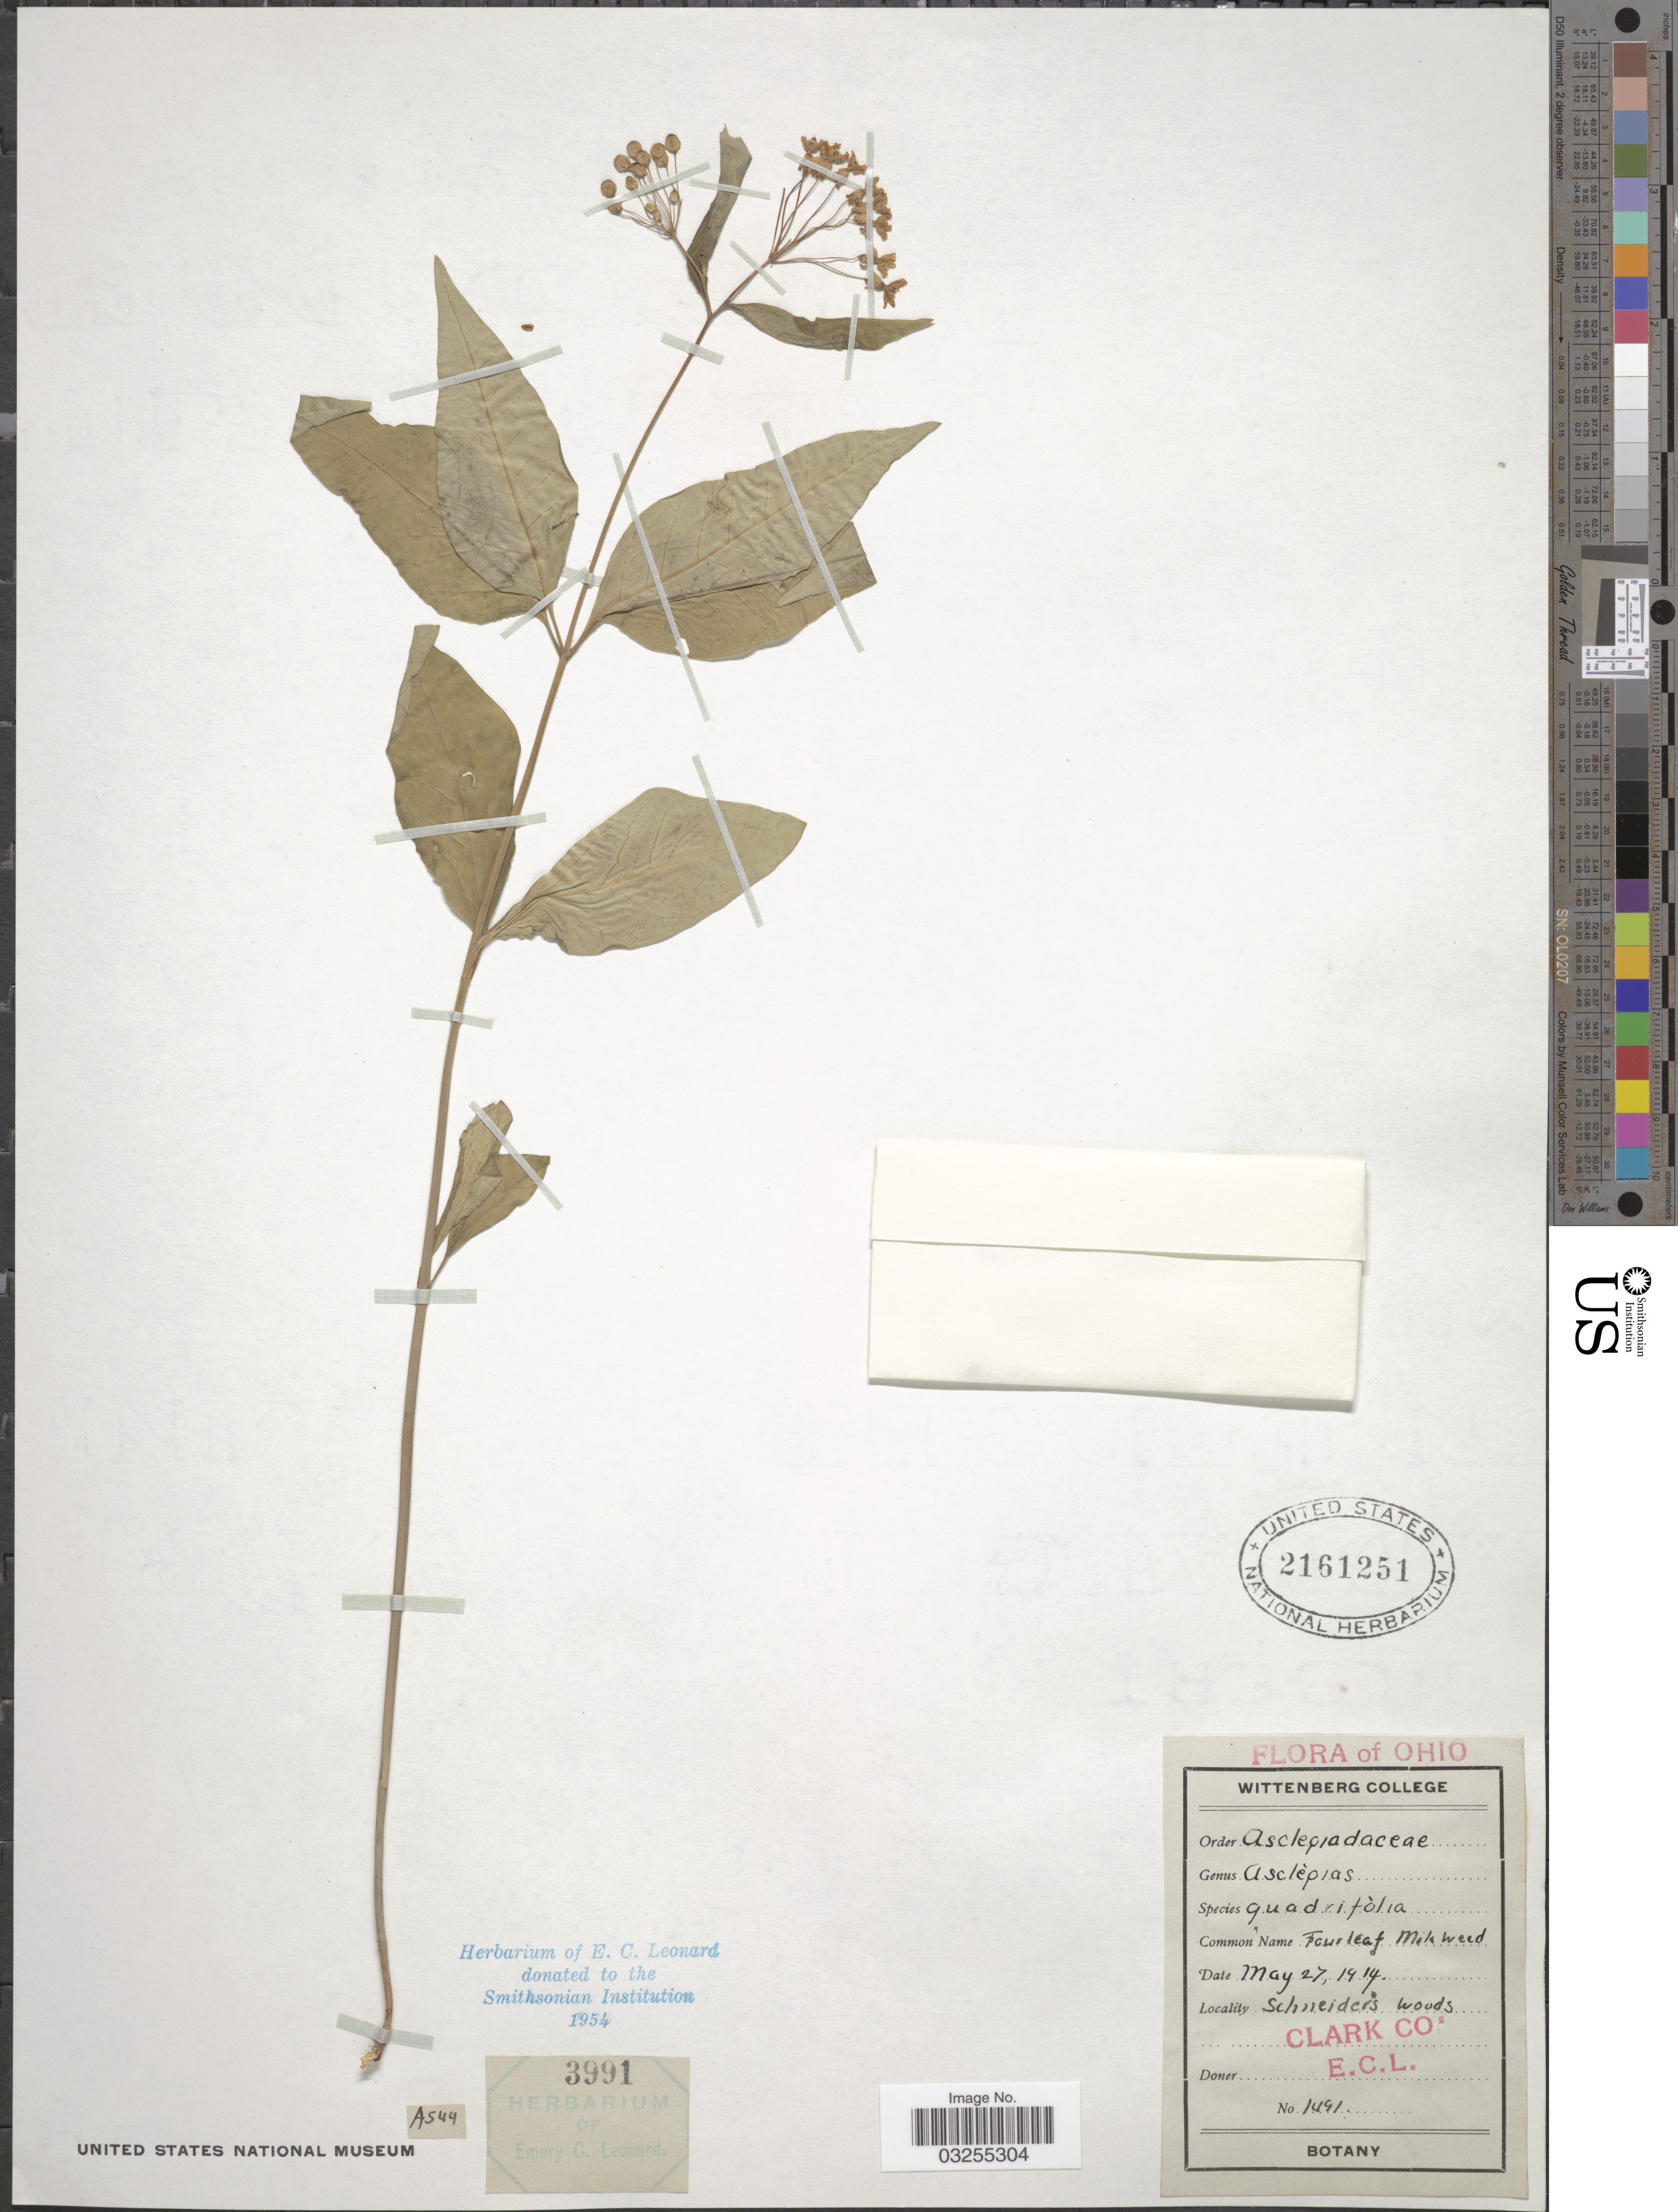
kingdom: Plantae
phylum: Tracheophyta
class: Magnoliopsida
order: Gentianales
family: Apocynaceae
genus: Asclepias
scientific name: Asclepias quadrifolia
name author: Jacq.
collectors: E. C. Leonard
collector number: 1491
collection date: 1914-05-27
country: United States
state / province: Ohio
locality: Schneiders woods.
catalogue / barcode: US 2161251